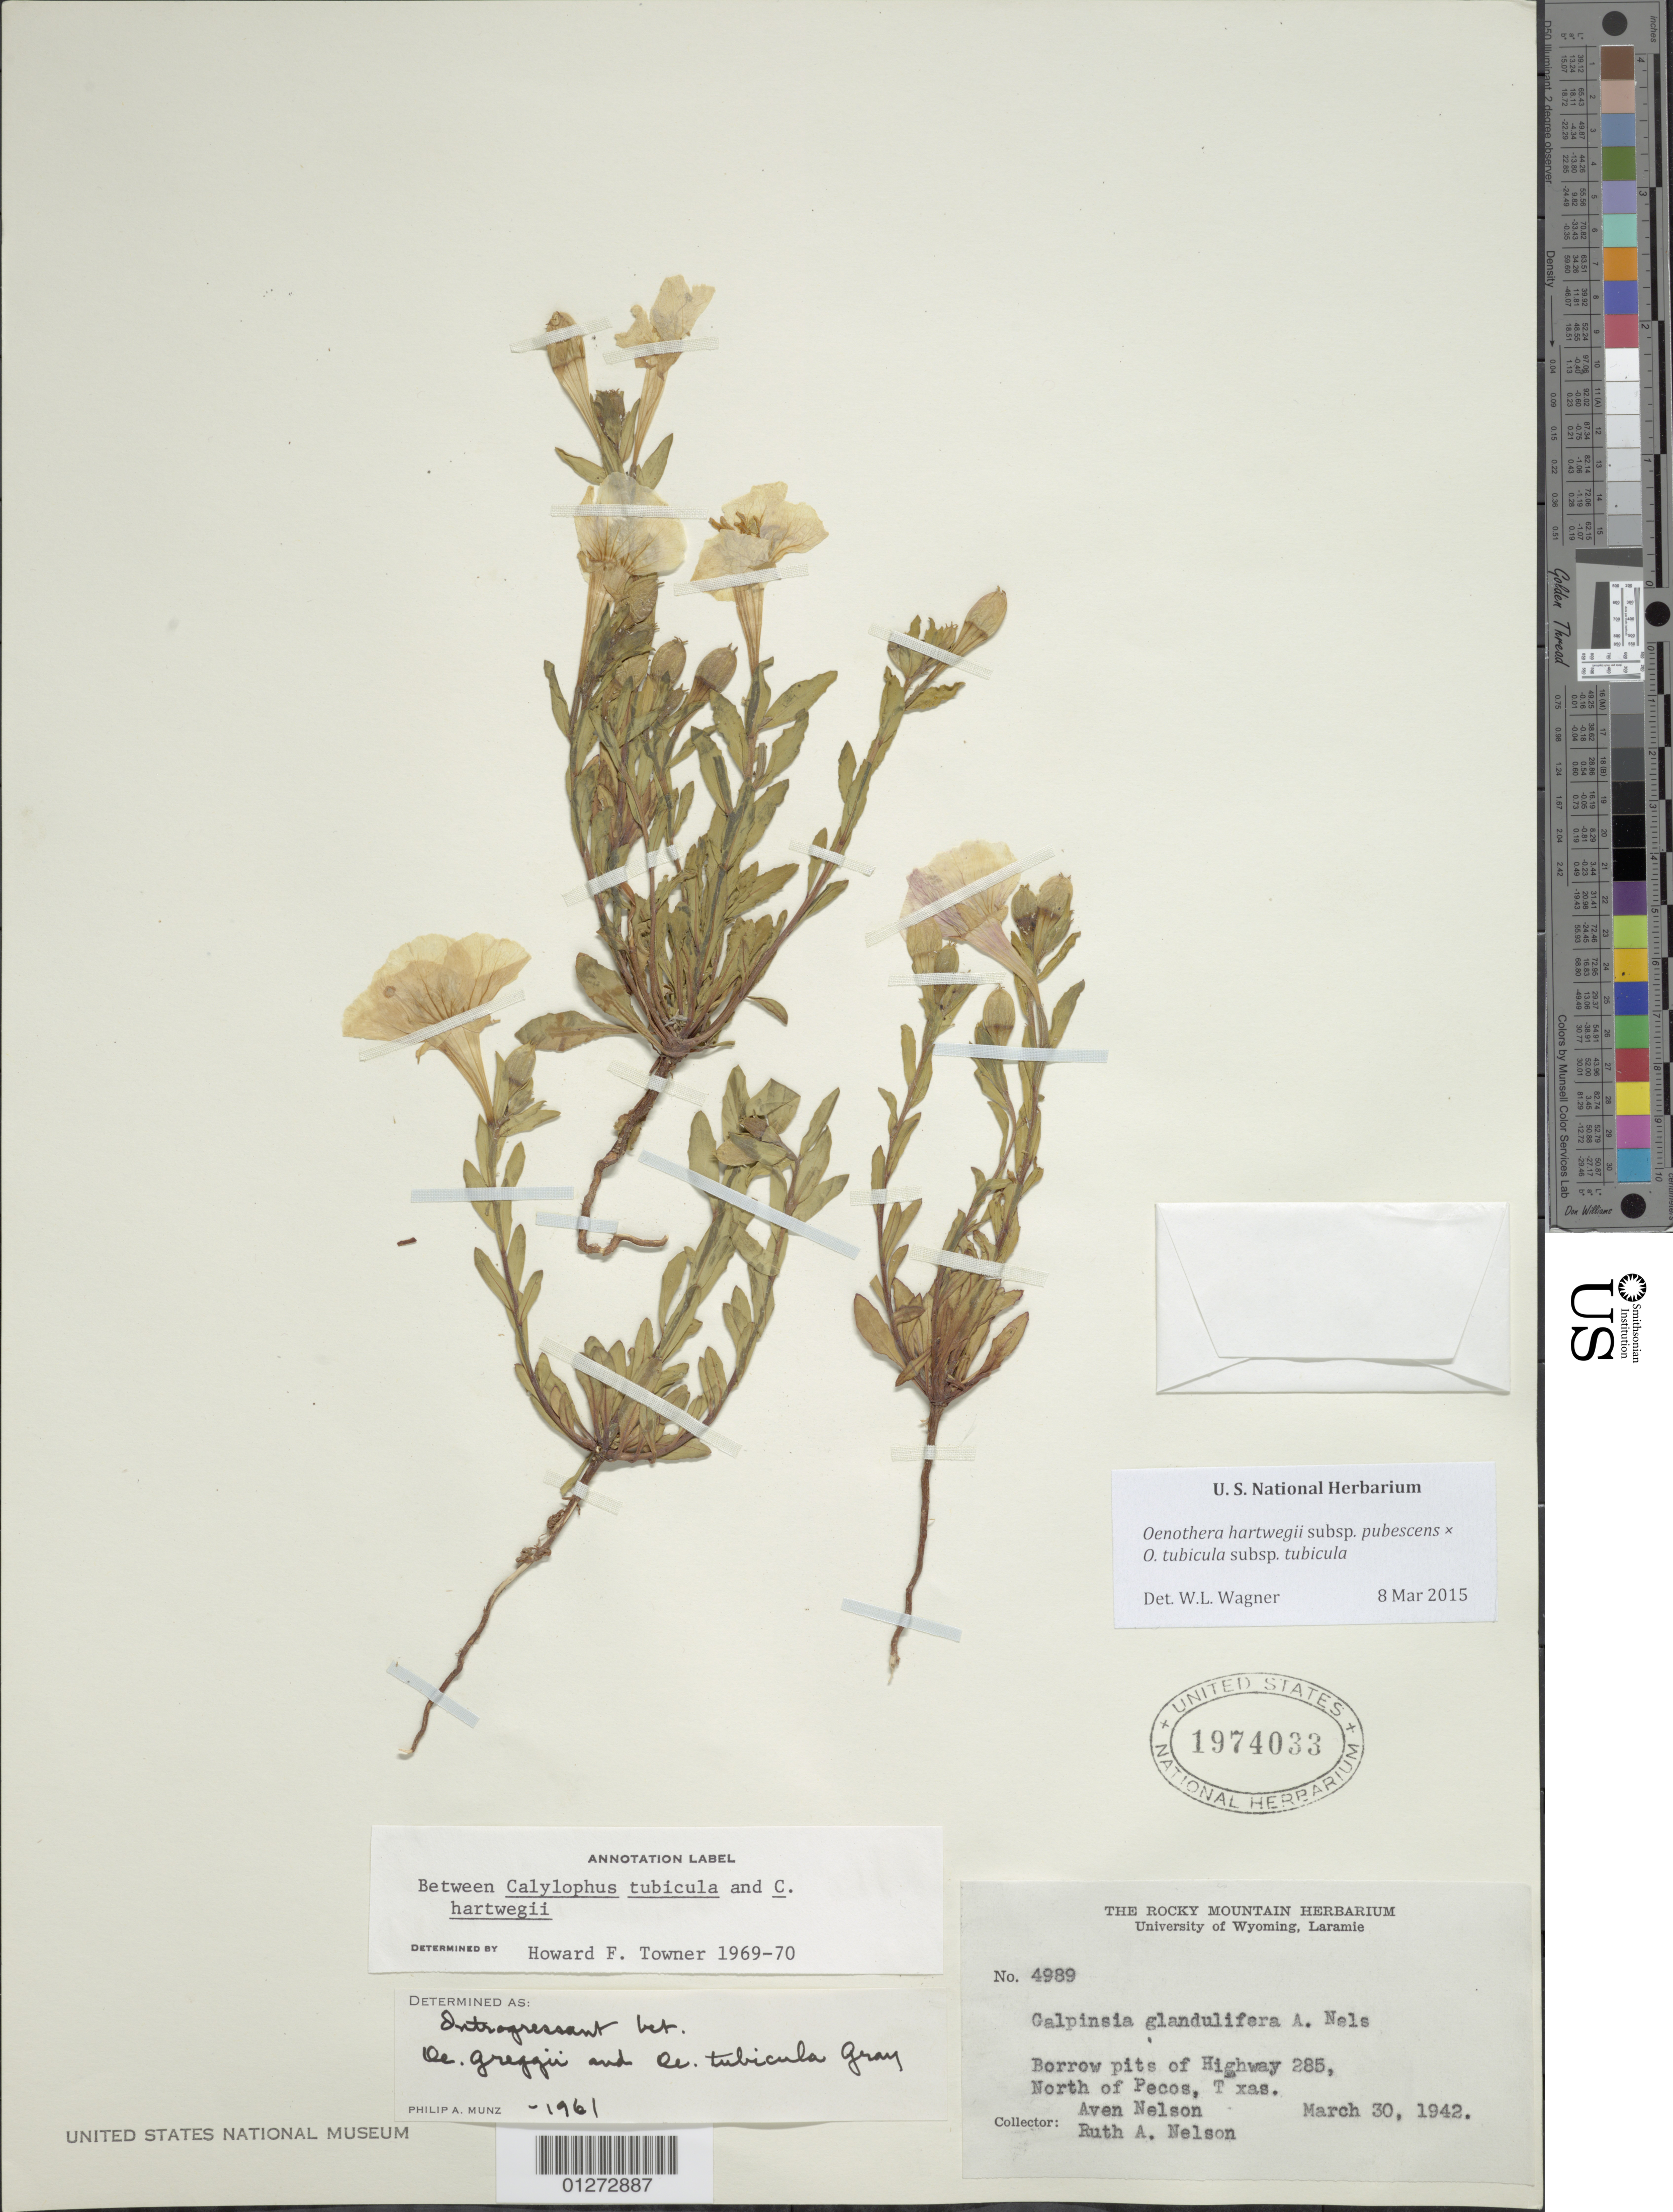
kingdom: Plantae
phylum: Tracheophyta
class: Magnoliopsida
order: Myrtales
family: Onagraceae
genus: Oenothera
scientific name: Oenothera tubicula subsp. tubicula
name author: A. Gray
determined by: Cooper, B. J.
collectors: A. Nelson & R. A. Nelson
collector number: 4989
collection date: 1942-03-30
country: United States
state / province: Texas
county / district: Pecos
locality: North of Pecos, Borrow pits of Highway 285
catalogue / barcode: US 1974033